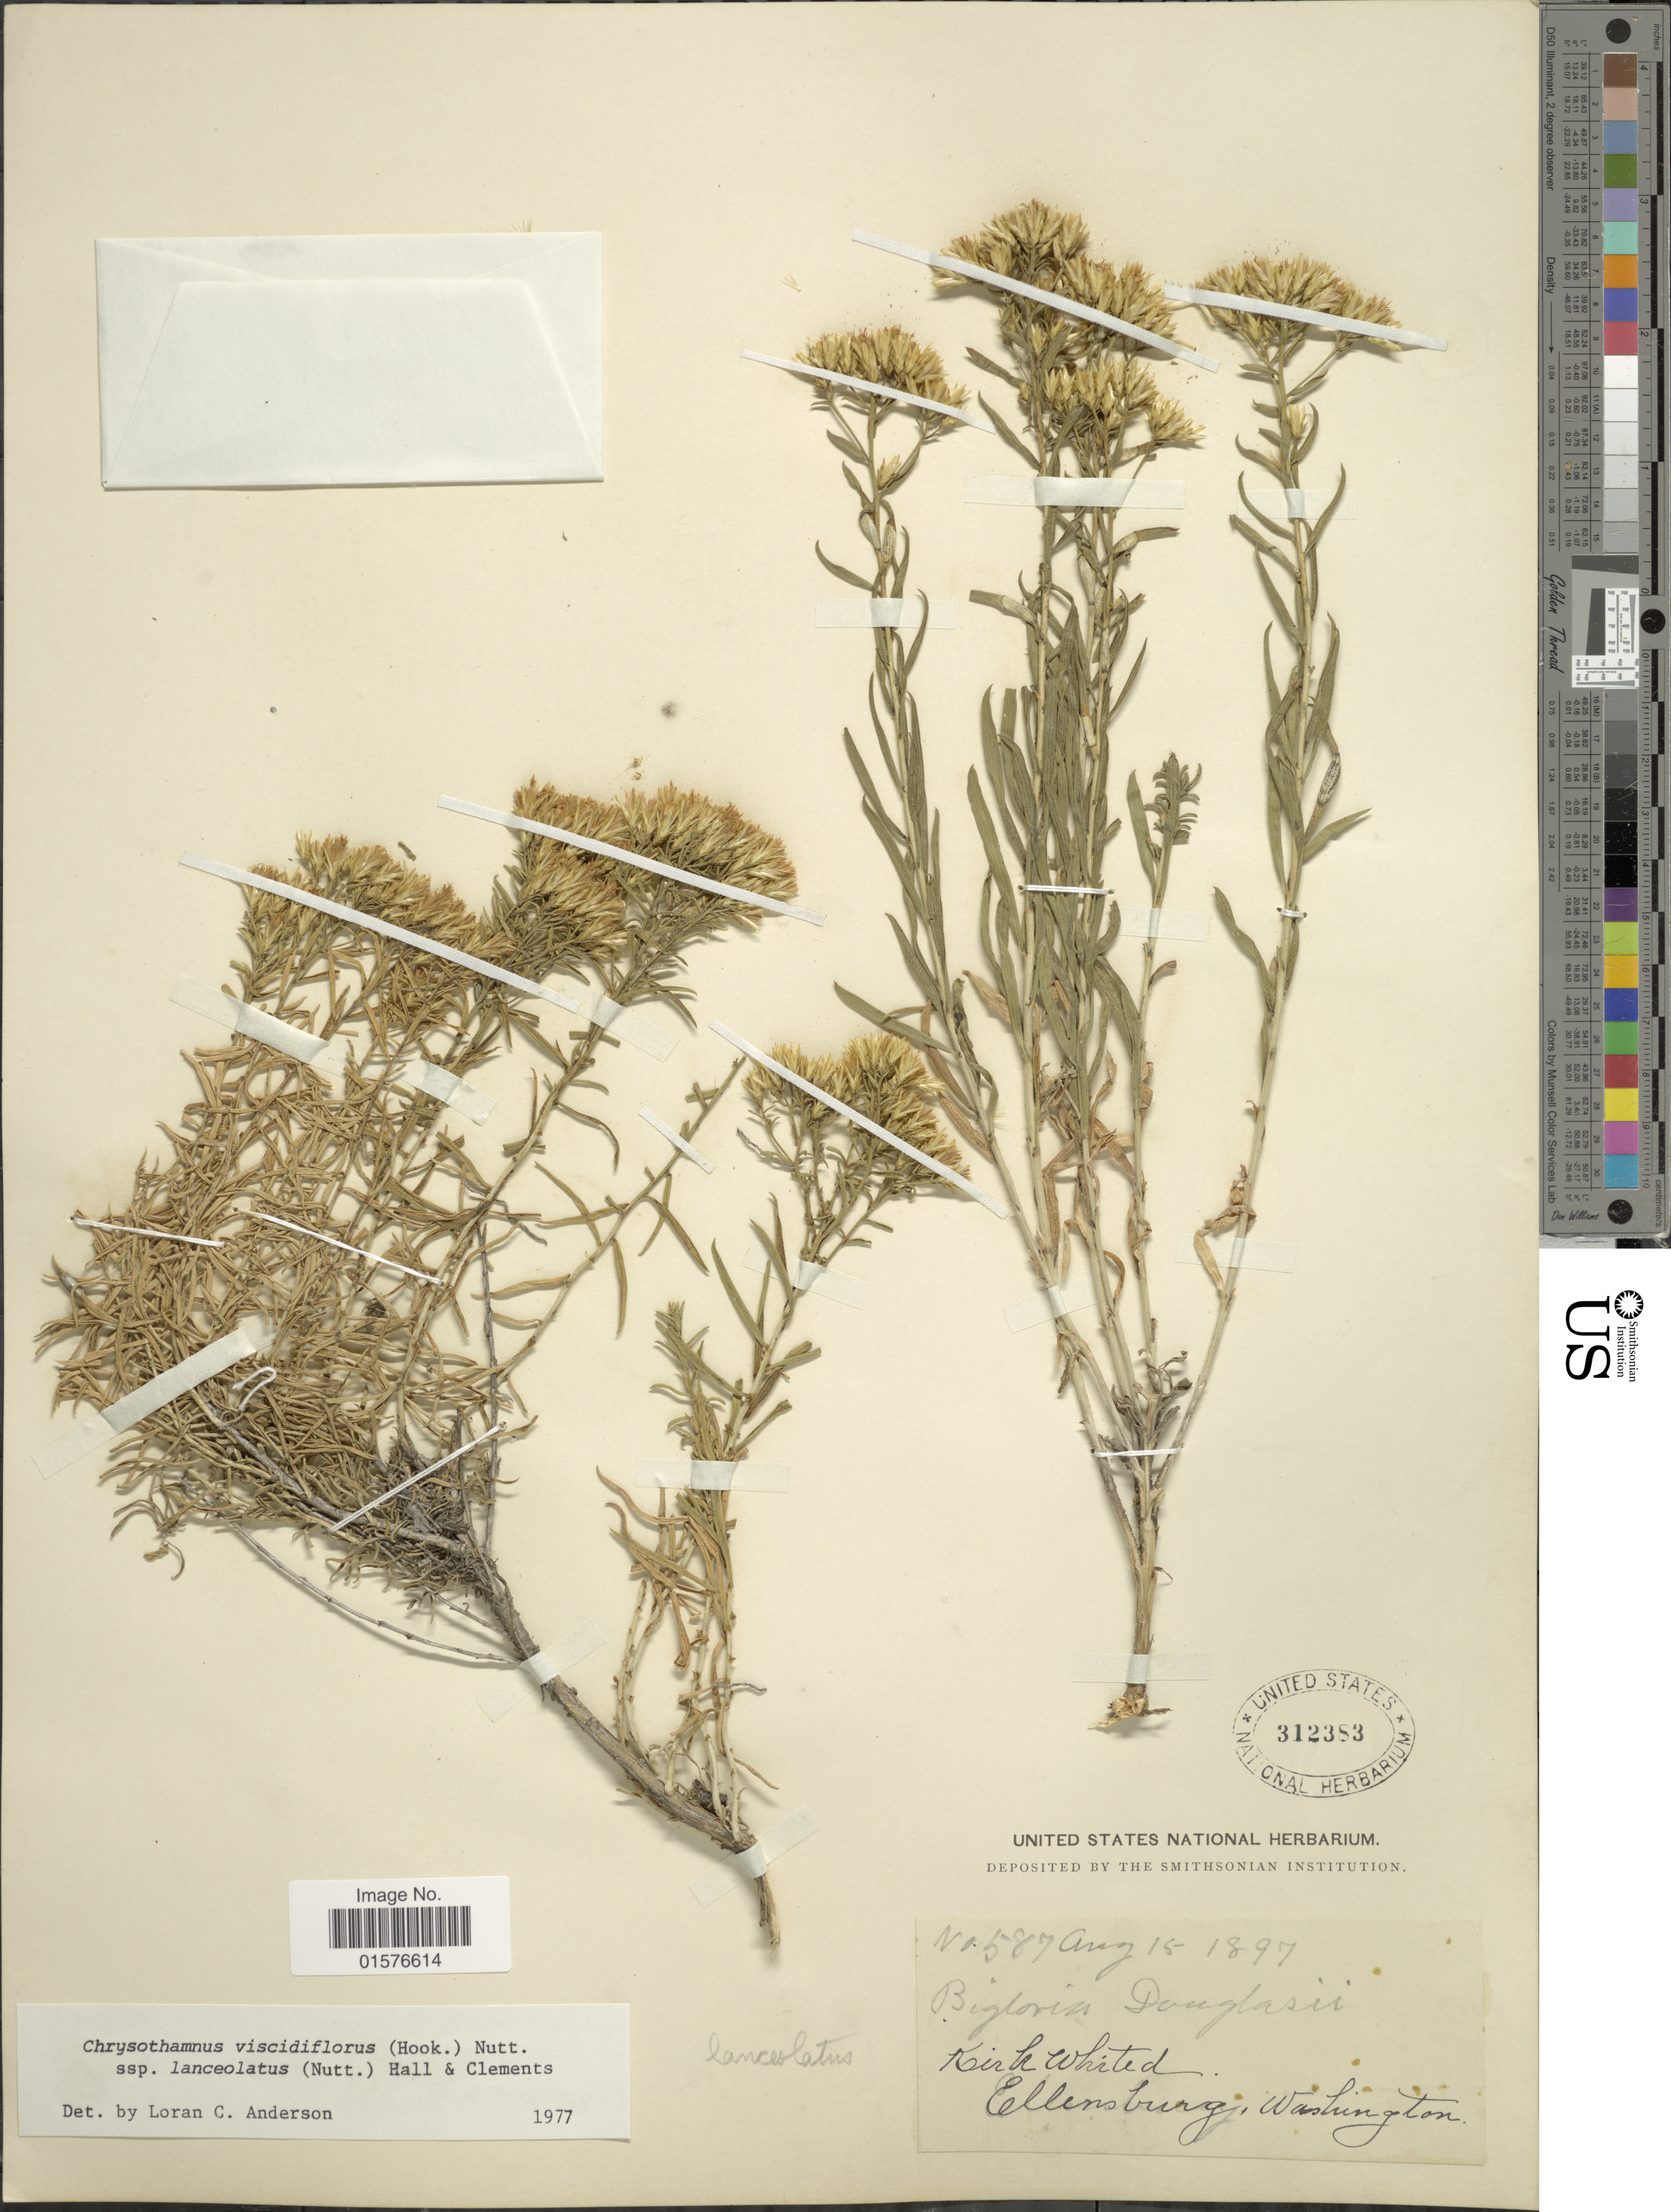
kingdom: Plantae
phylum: Tracheophyta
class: Magnoliopsida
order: Asterales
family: Asteraceae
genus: Chrysothamnus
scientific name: Chrysothamnus viscidiflorus subsp. lanceolatus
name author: (Nutt.) H.M. Hall & Clem.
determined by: Urbatsch, Lowell E., Curator (LSU), Louisiana State University (UNITED STATES)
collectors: K. Whited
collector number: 587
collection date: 1897-08-15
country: United States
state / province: Washington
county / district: Kittitas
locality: Ellensburg.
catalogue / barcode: US 312383